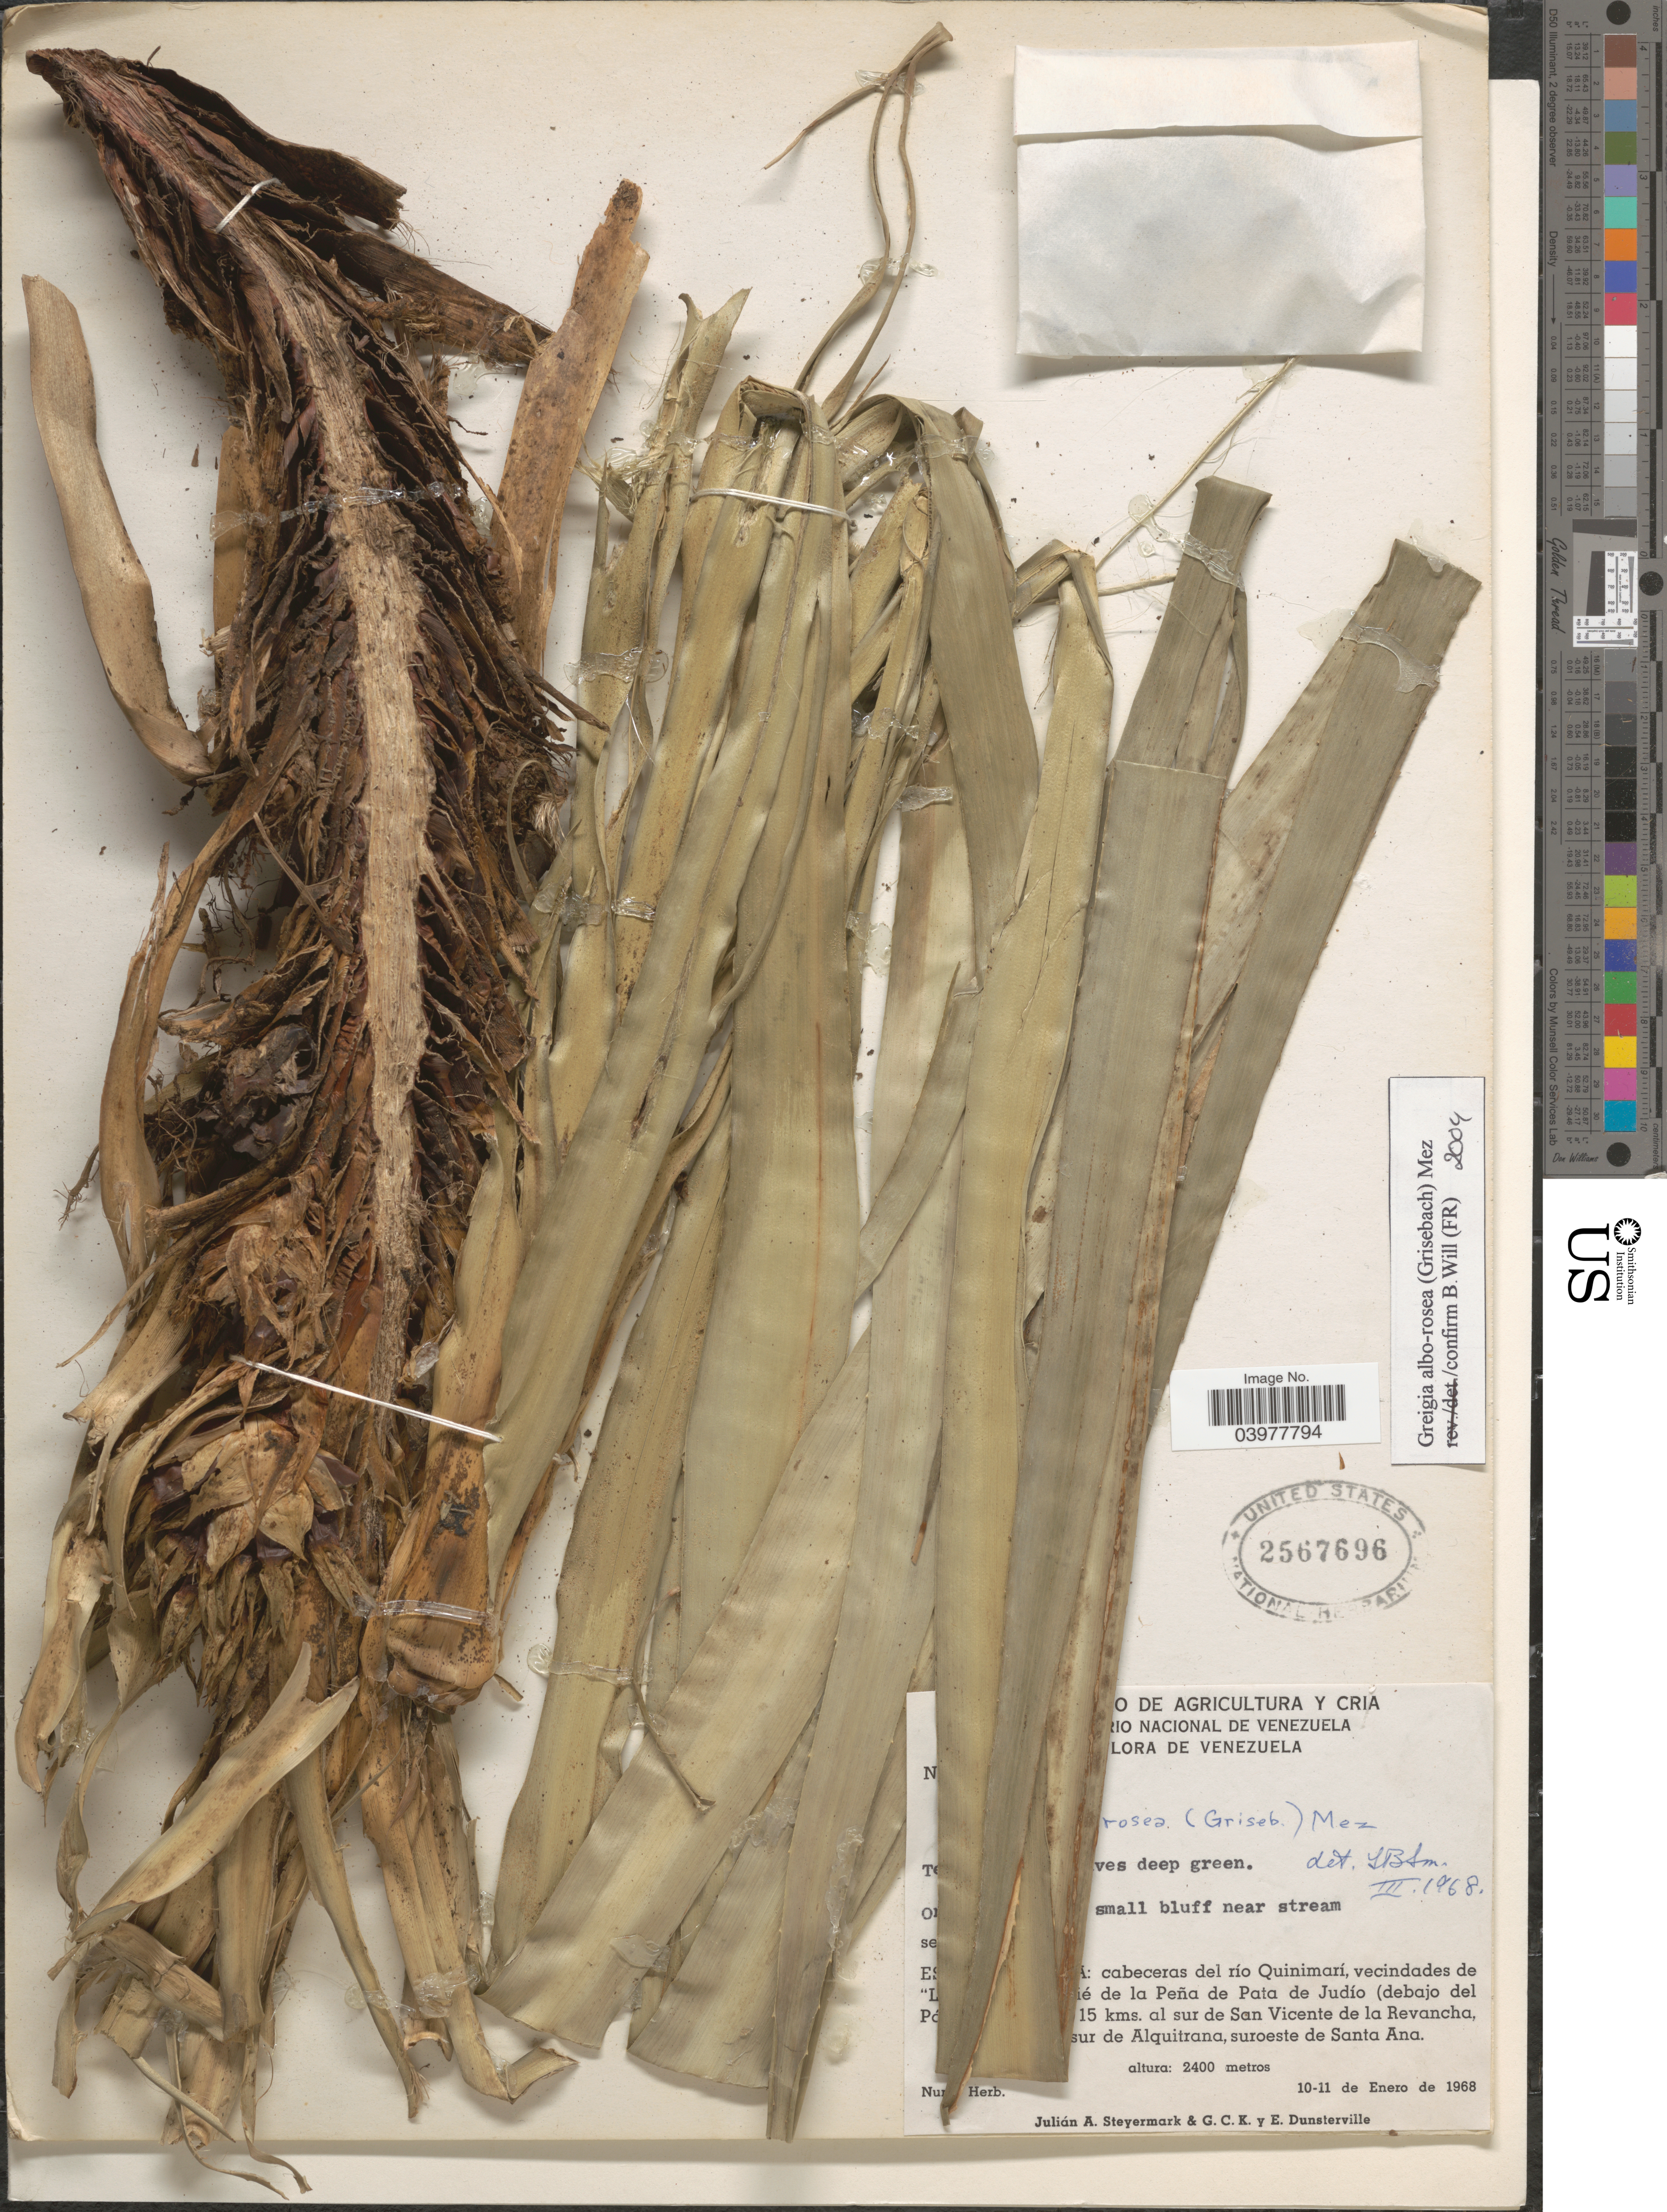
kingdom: Plantae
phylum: Tracheophyta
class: Liliopsida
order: Poales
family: Bromeliaceae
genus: Greigia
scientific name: Greigia alborosea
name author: Mez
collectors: J. Steyermark, G. C. K. Dunsterville & E. Dunsterville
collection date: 1968-01-10/1968-01-11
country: Venezuela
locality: [illegible text] Cabeceras del río Quinimarí, vecindades de L[illegible text] é de la Peña de Pata de Judío (debajo del Pá[illegible text] 15 kms. al sur de San Vicente de la Revancha, [illegible text] sur de Alquitrana, suroeste de Santa Ana.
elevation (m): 2400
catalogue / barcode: US 2567696